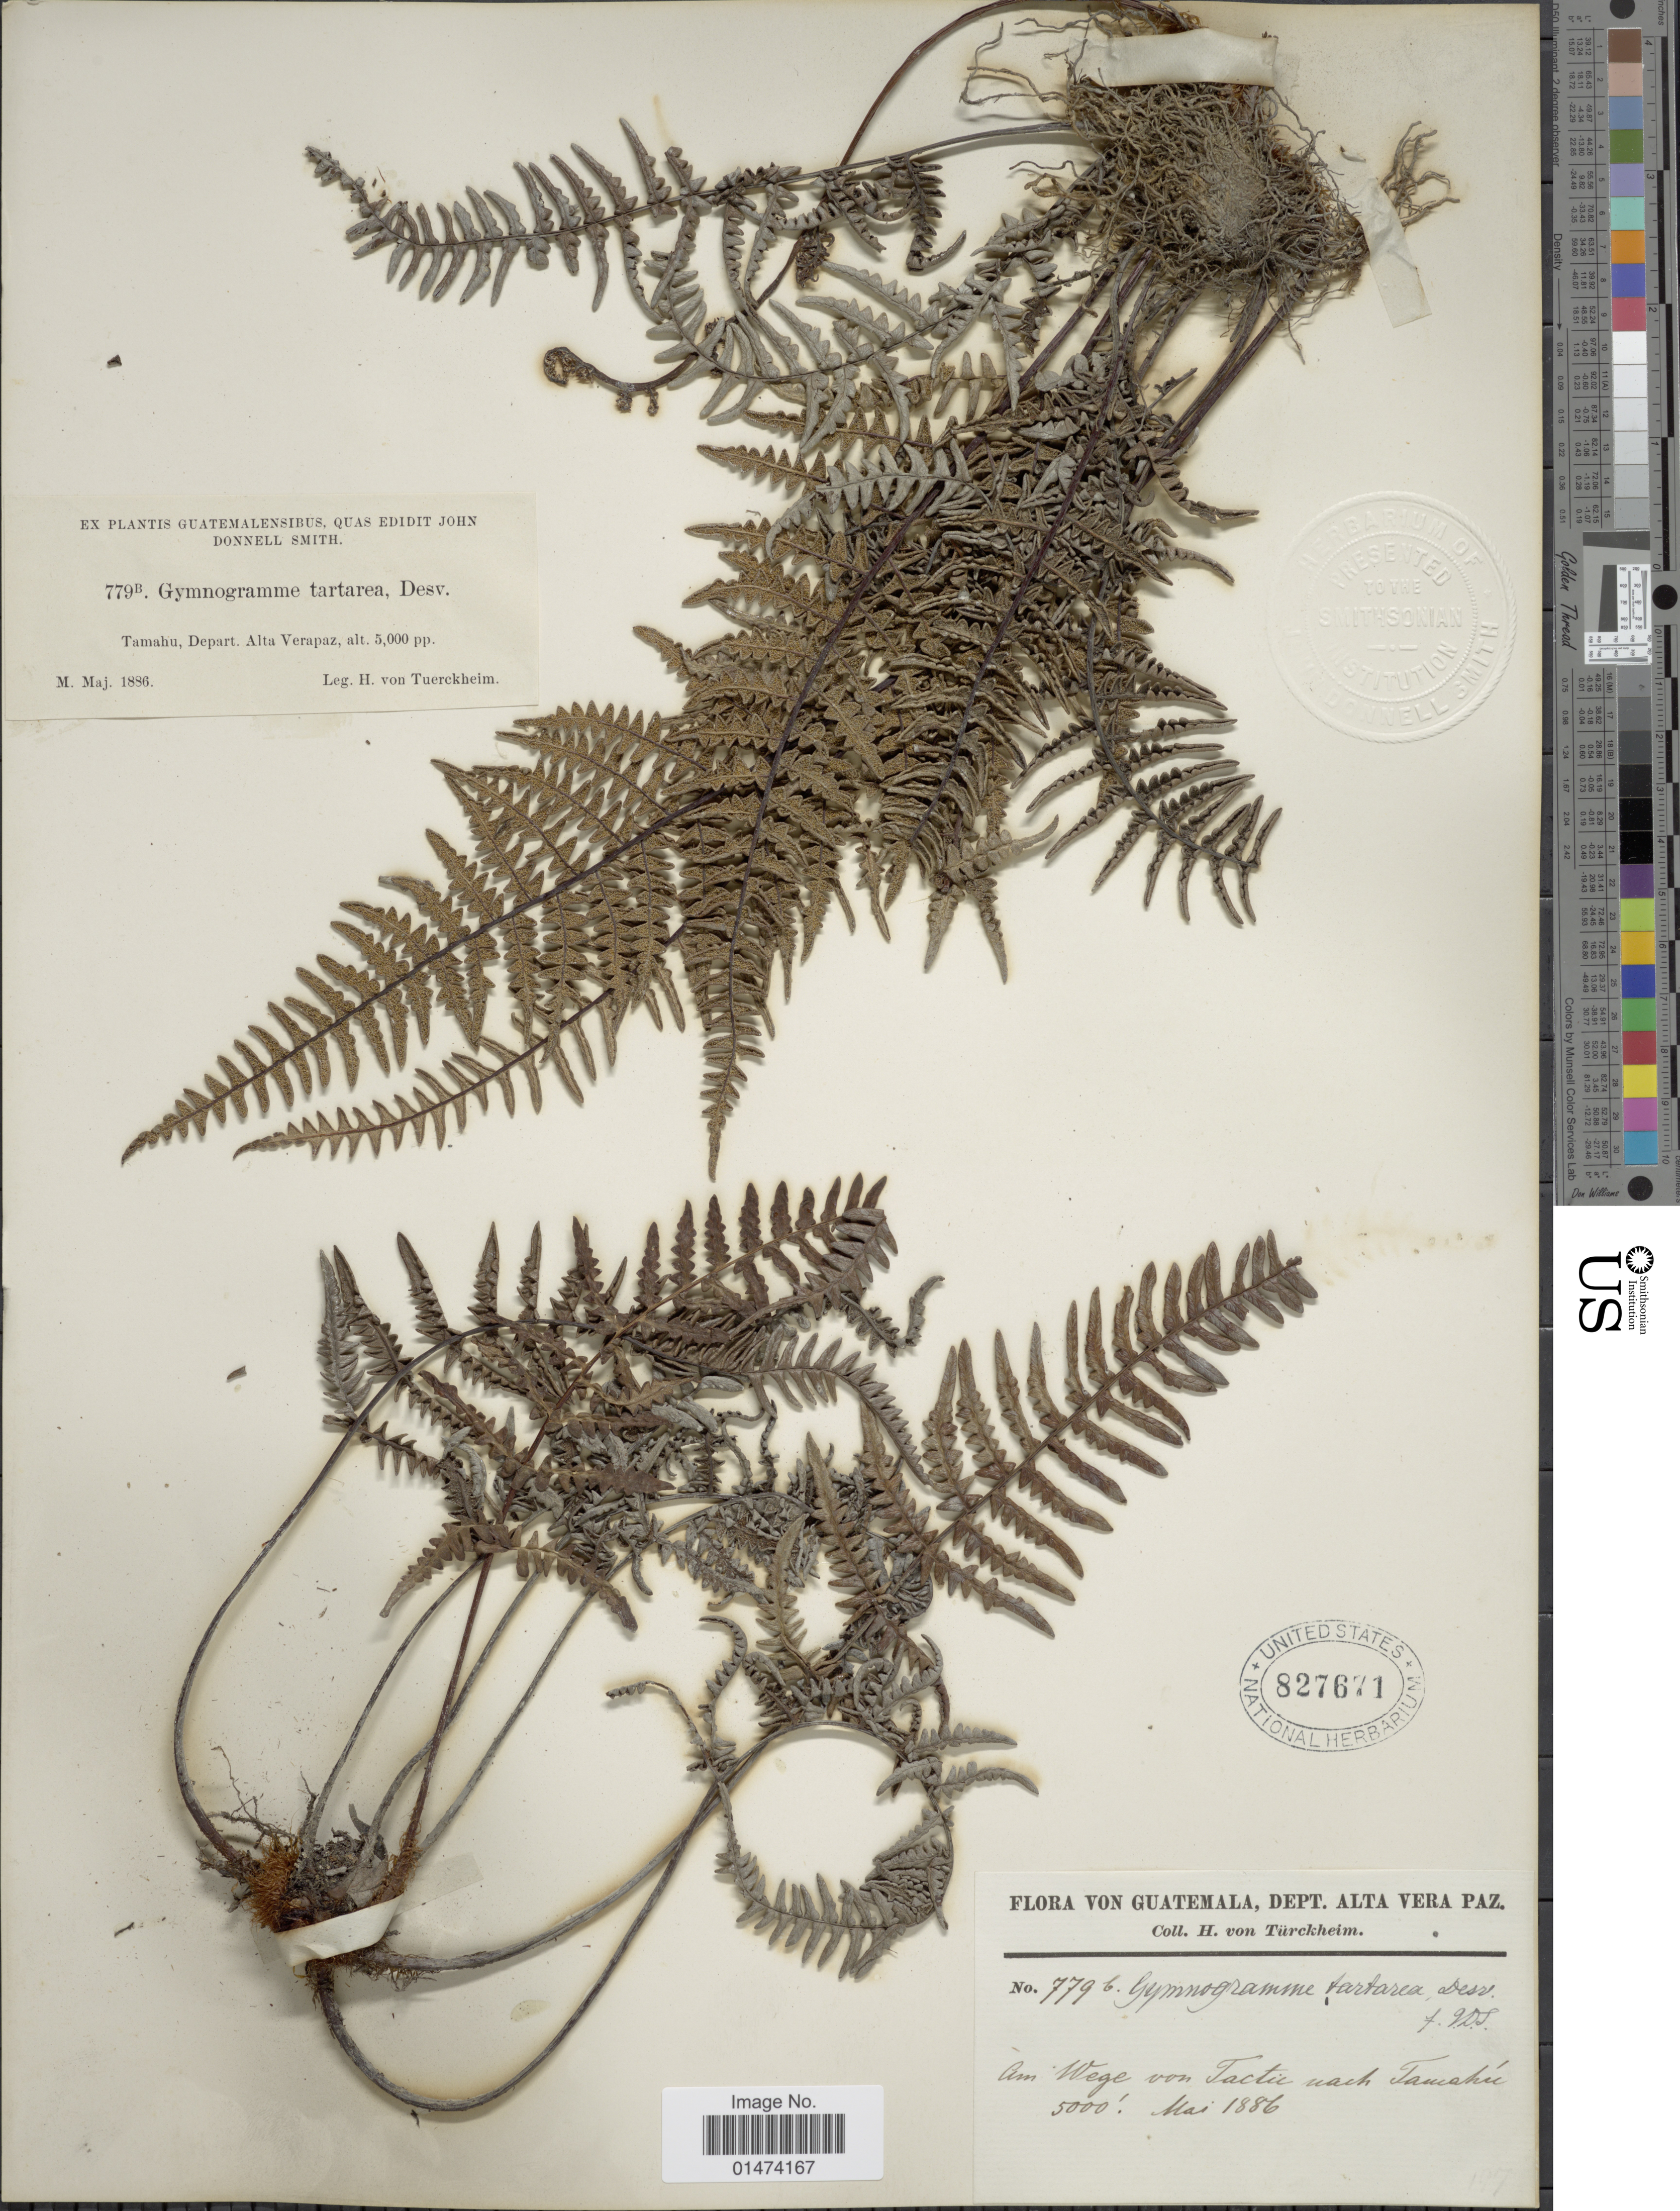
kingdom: Plantae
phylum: Tracheophyta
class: Polypodiopsida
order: Polypodiales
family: Pteridaceae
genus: Pityrogramma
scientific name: Pityrogramma tartarea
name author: (Cav.) Maxon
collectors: H. von Tuerckheim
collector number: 779B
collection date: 1886-05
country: Guatemala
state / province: Alta Verapaz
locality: Tamahú on the road from Tactic.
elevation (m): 1524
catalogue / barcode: US 827671